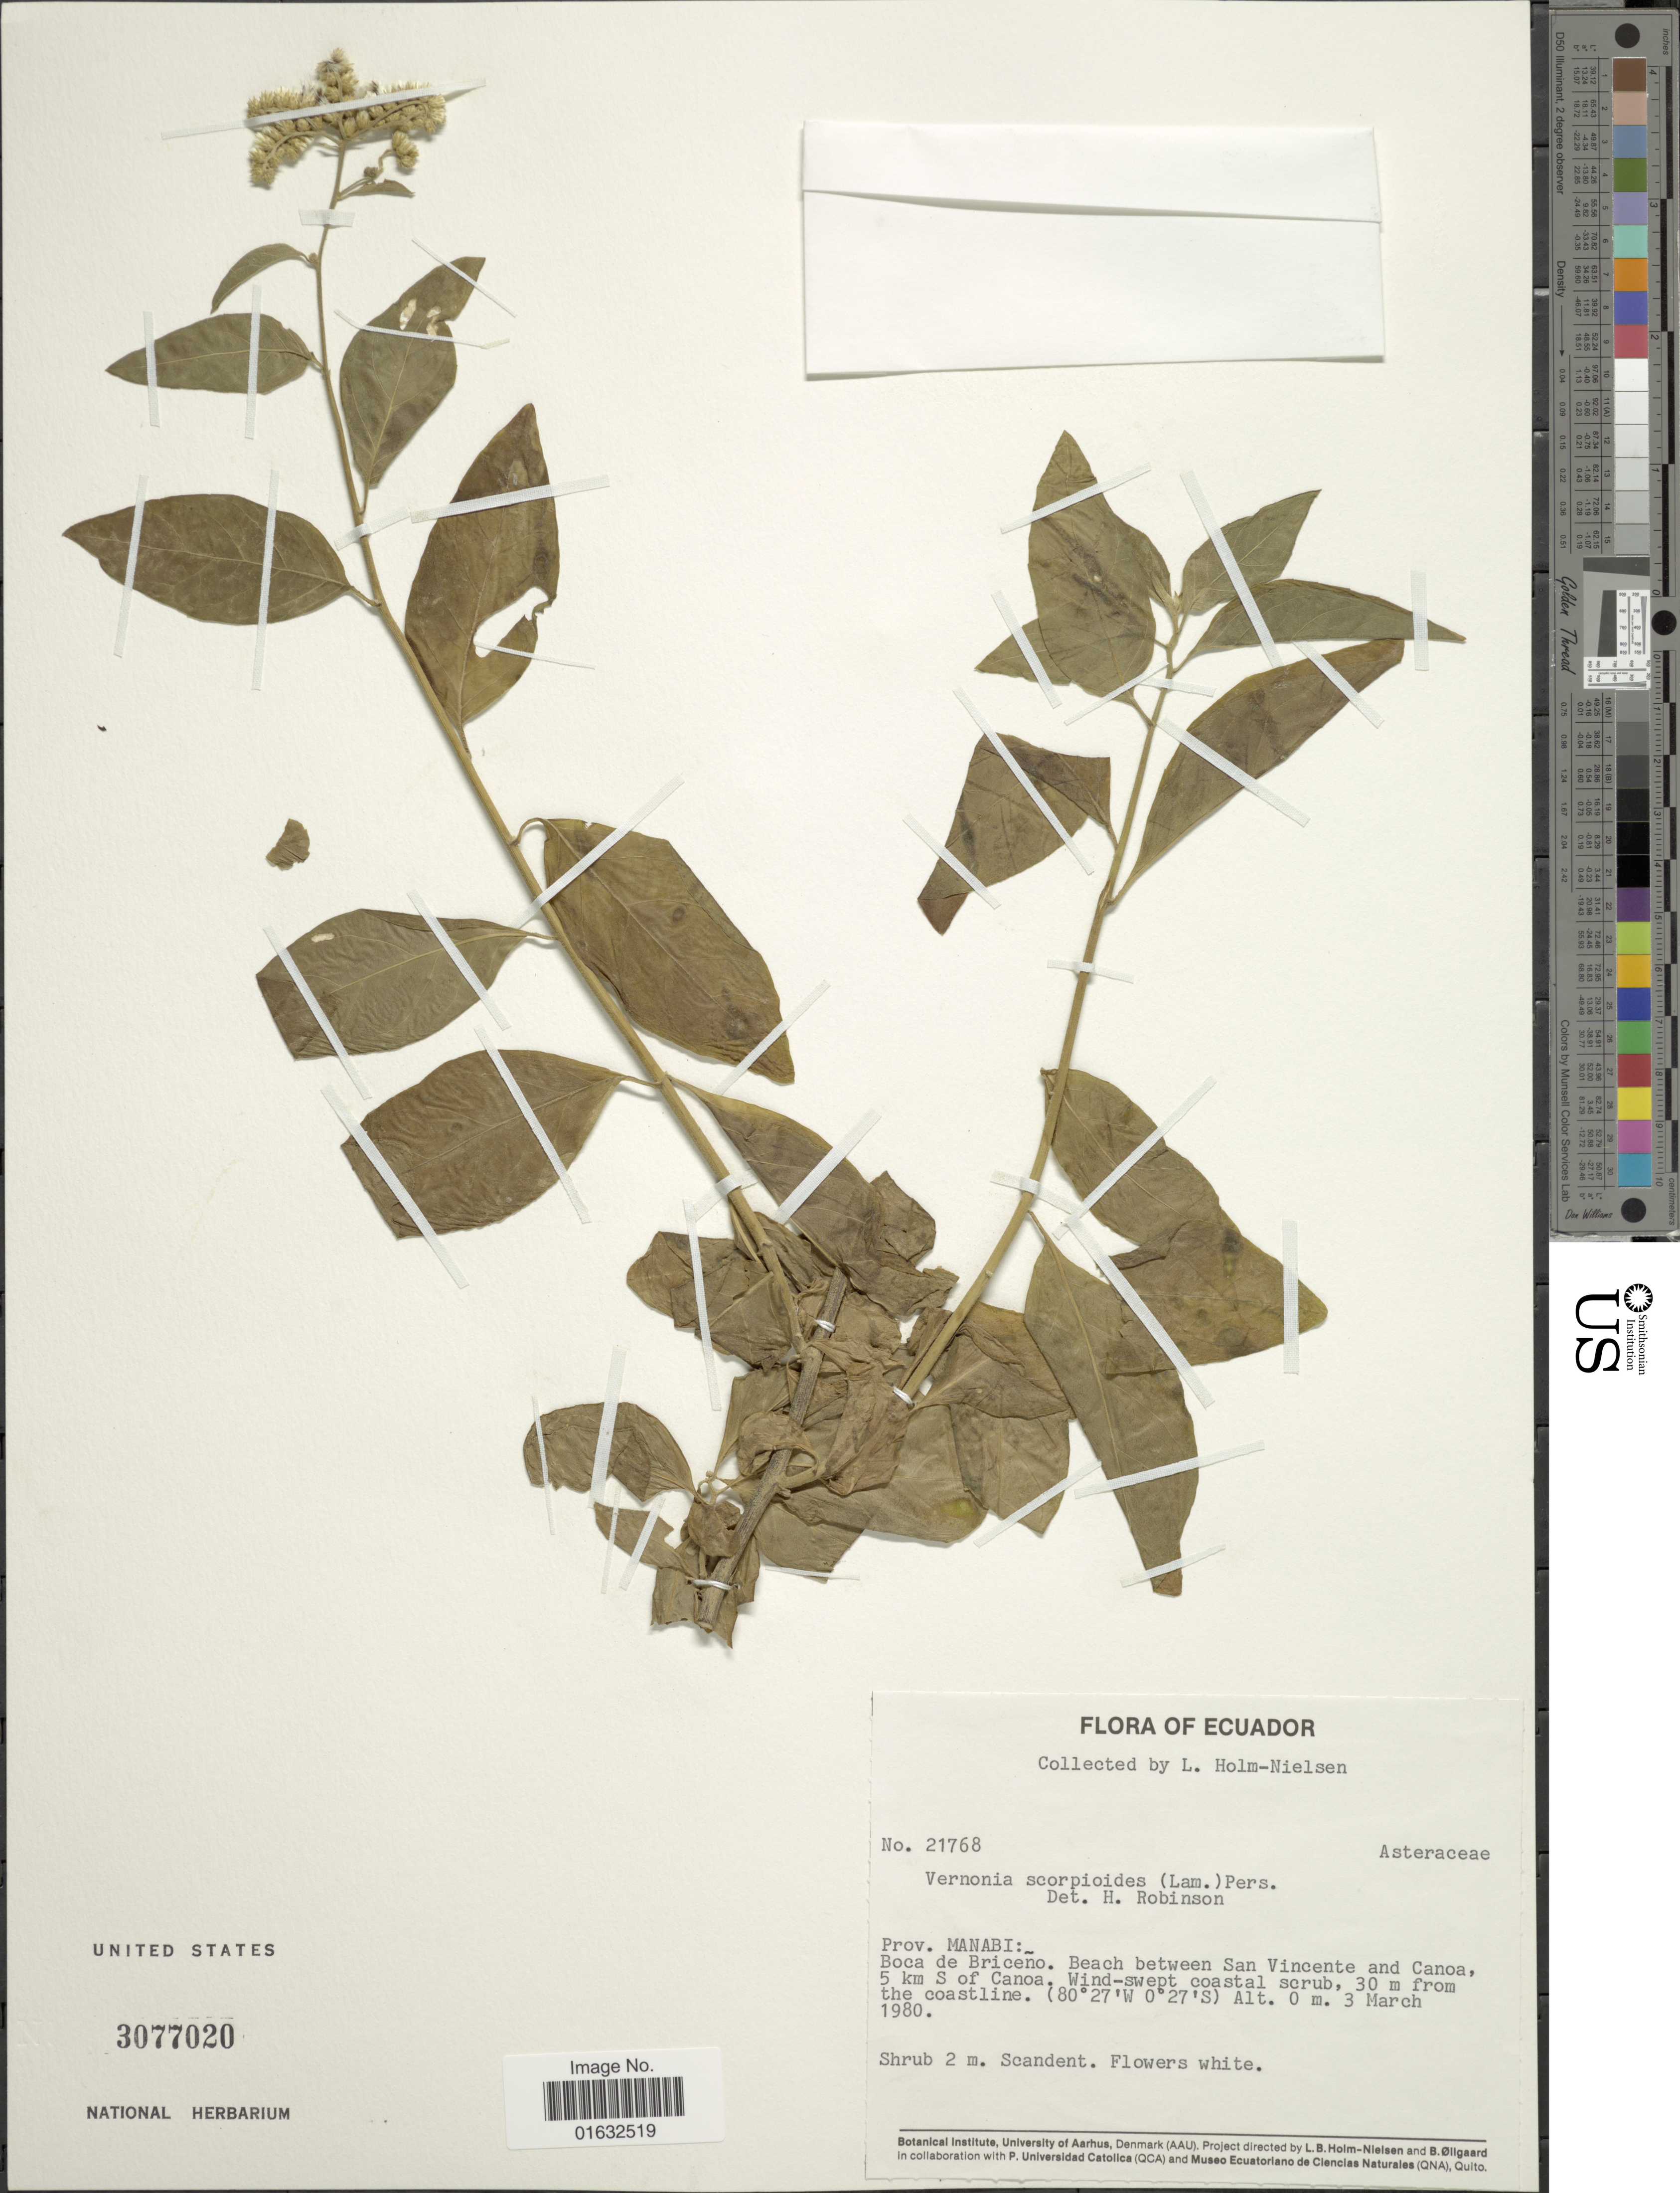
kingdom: Plantae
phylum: Tracheophyta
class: Magnoliopsida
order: Asterales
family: Asteraceae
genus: Cyrtocymura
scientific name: Cyrtocymura scorpioides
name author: (Lam.) H. Rob.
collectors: L. B. Holm-Nielsen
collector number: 21768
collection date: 1980-03-03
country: Ecuador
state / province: Manabí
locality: Boca de Briceno. Beach between San Vincente and Canoa, 5 km S of Canoa, Wind-swept coastal scrub, 30 m from the coastline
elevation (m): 0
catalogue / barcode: US 3077020